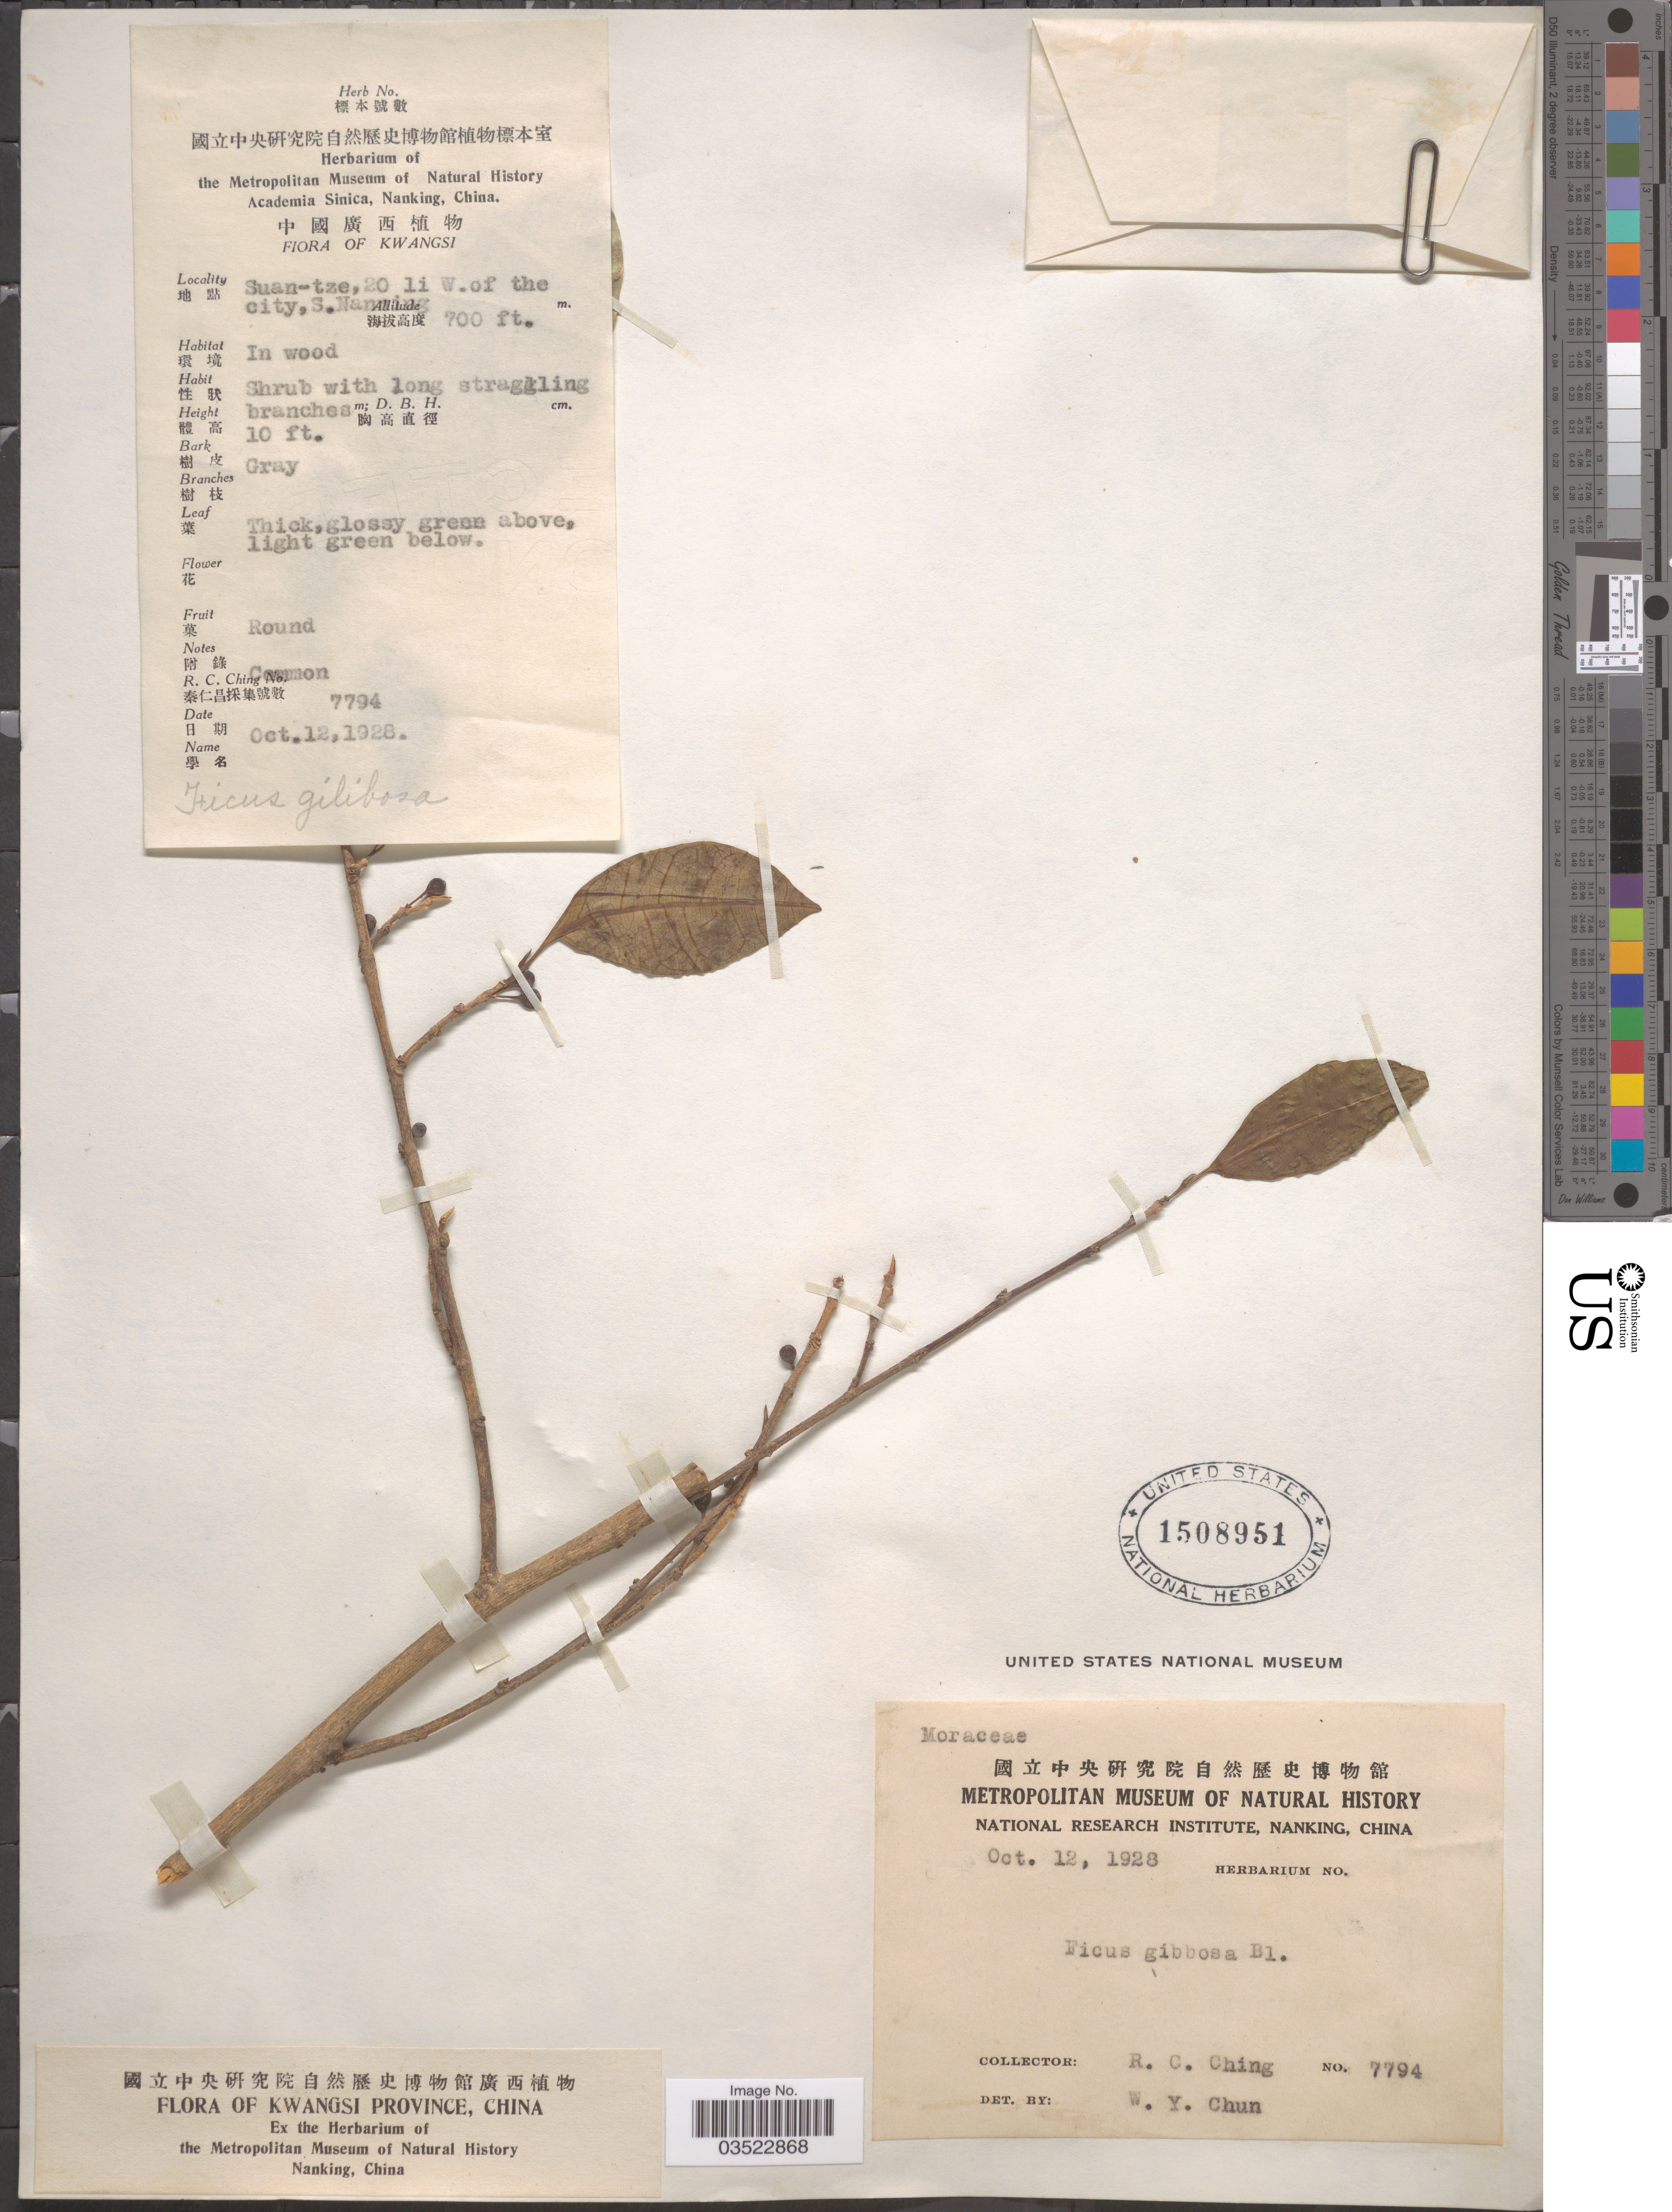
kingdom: Plantae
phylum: Tracheophyta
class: Magnoliopsida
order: Rosales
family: Moraceae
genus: Ficus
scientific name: Ficus tinctoria subsp. gibbosa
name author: (Blume) Corner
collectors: R. C. Ching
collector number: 7794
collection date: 1928-10-12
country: China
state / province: Guangxi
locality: Kwangsi. Suan-tze, 20 li W. of the city, S. Nanking.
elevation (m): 213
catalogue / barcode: US 1508951